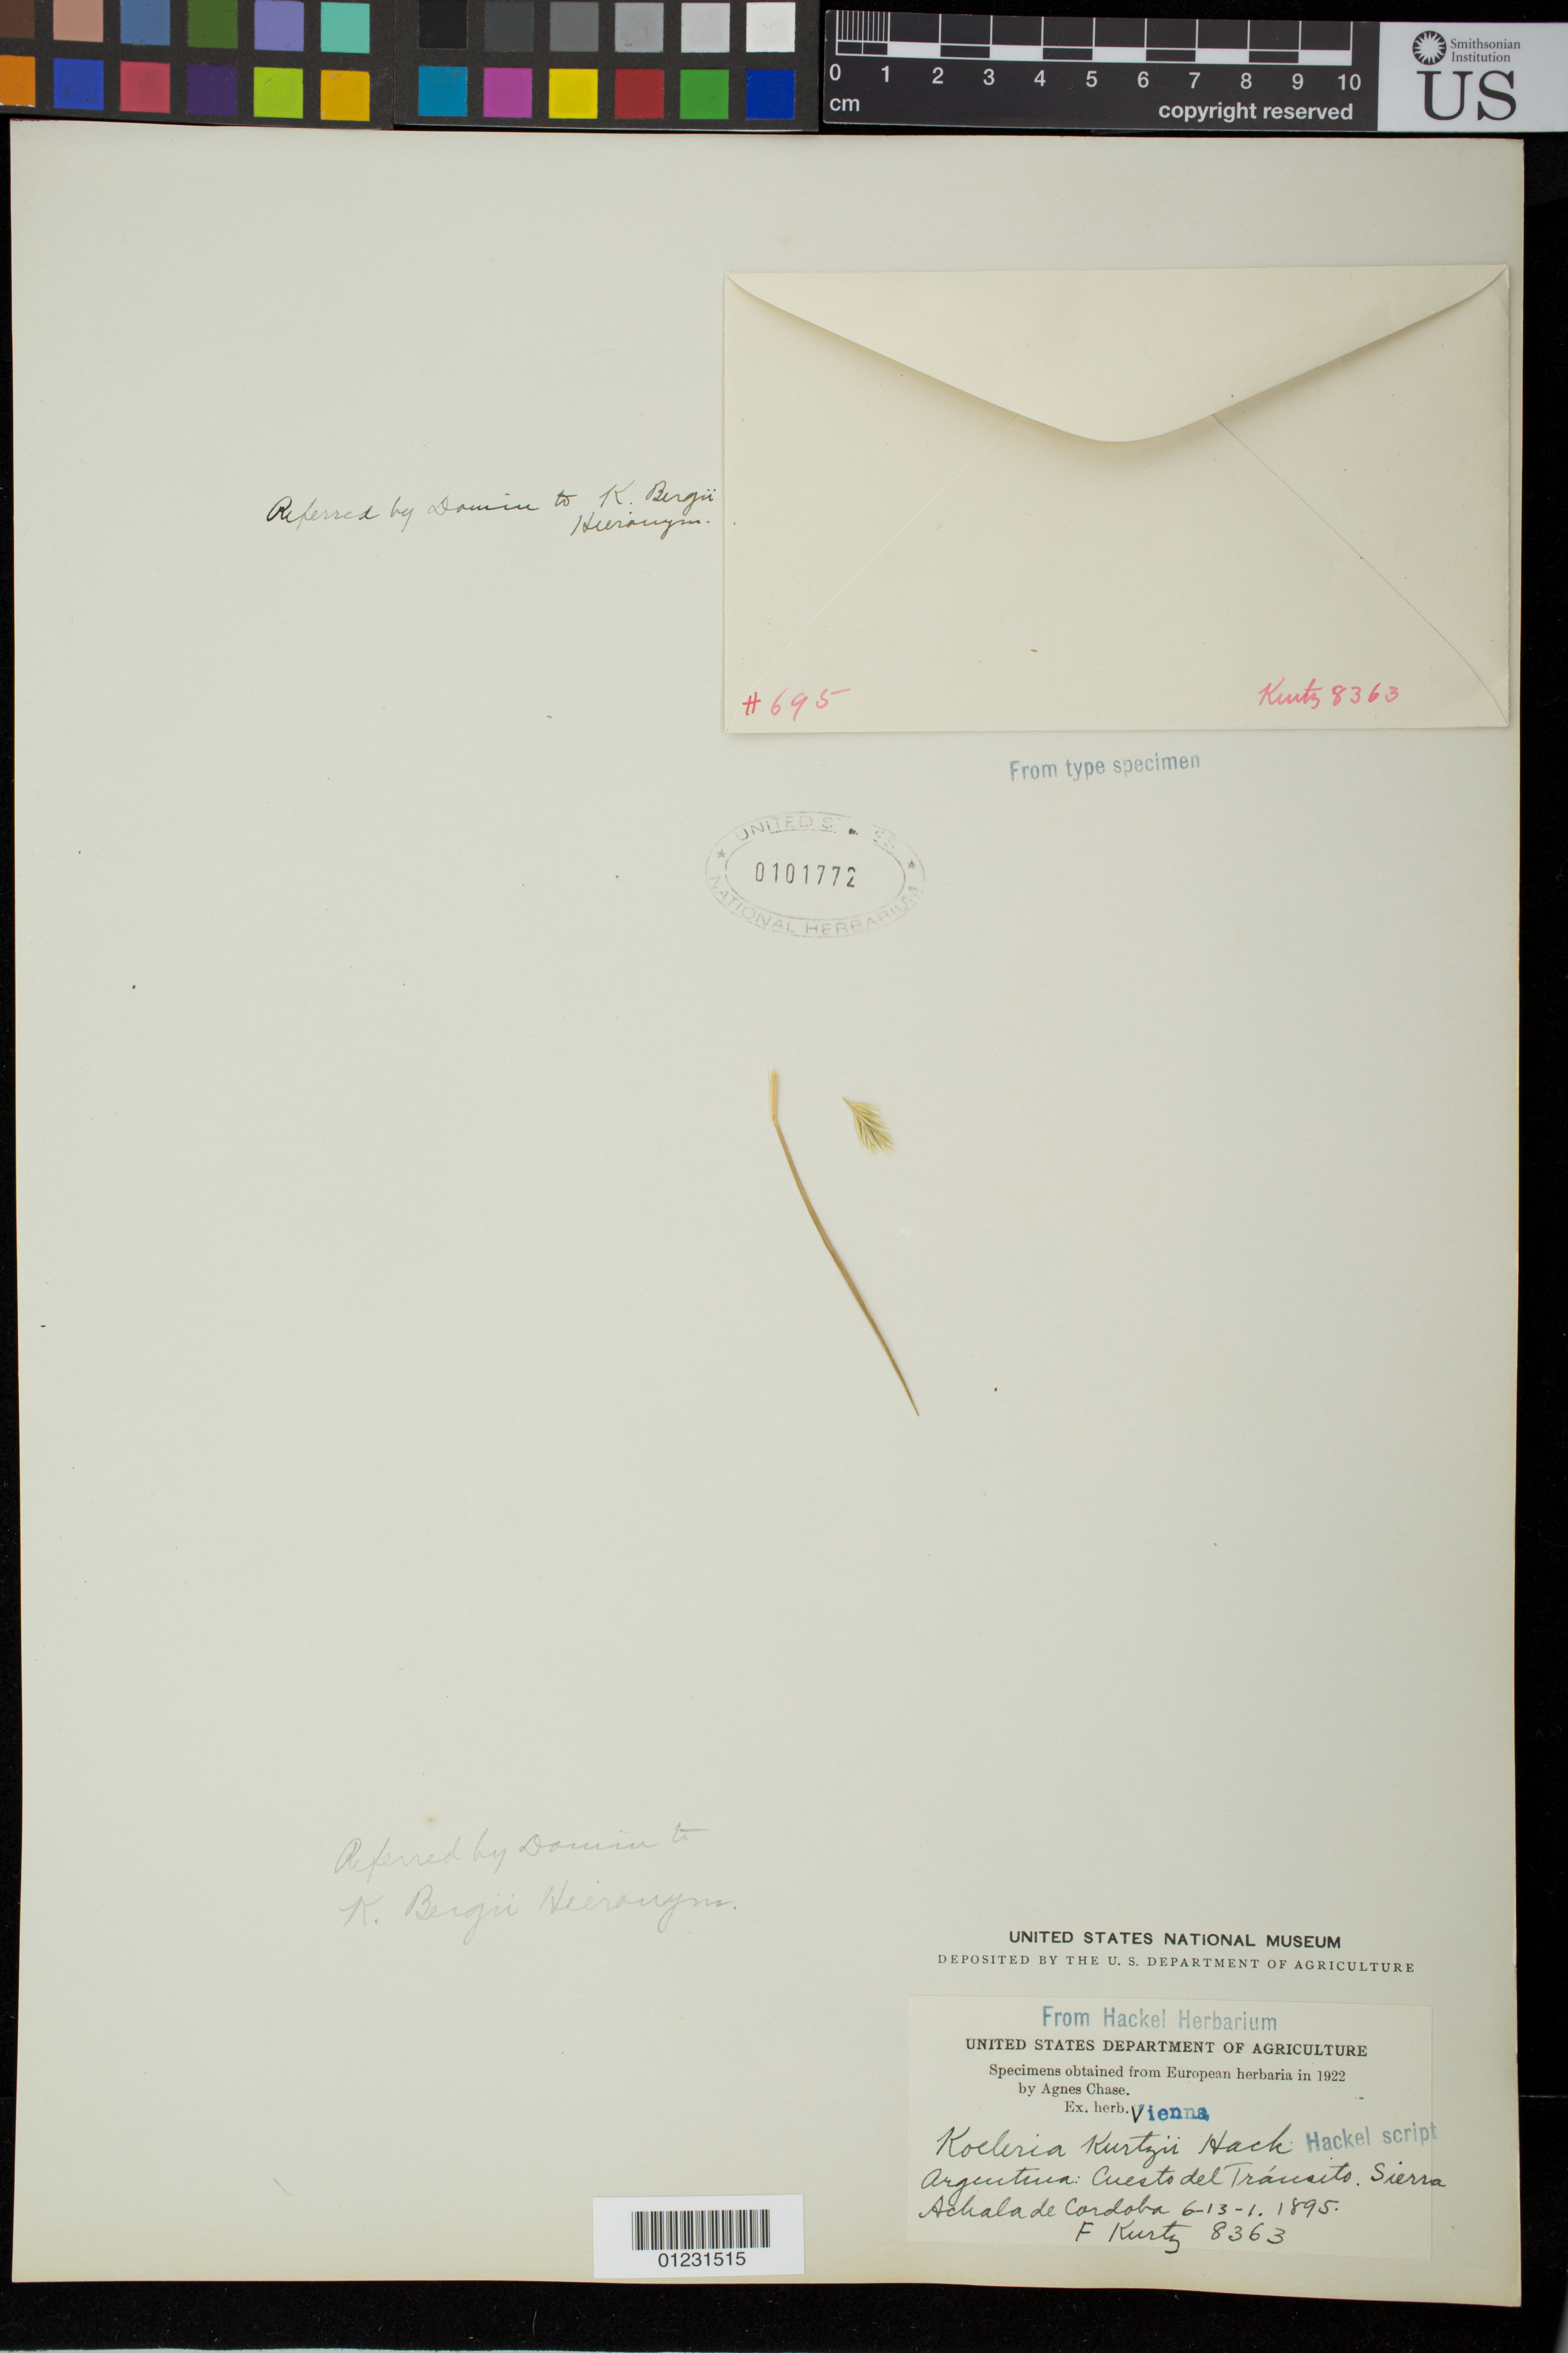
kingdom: Plantae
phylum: Tracheophyta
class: Liliopsida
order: Poales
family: Poaceae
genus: Koeleria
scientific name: Koeleria kurtzii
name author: Hack. ex Kurtz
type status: Syntype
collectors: F. Kurtz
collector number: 8363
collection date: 1895-06-13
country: Argentina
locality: Cuesto del Transito. Sierra Achala de Cordoba.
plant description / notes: Fragmentary material of type specimen ex herb. Hackel.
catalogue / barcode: US 101772